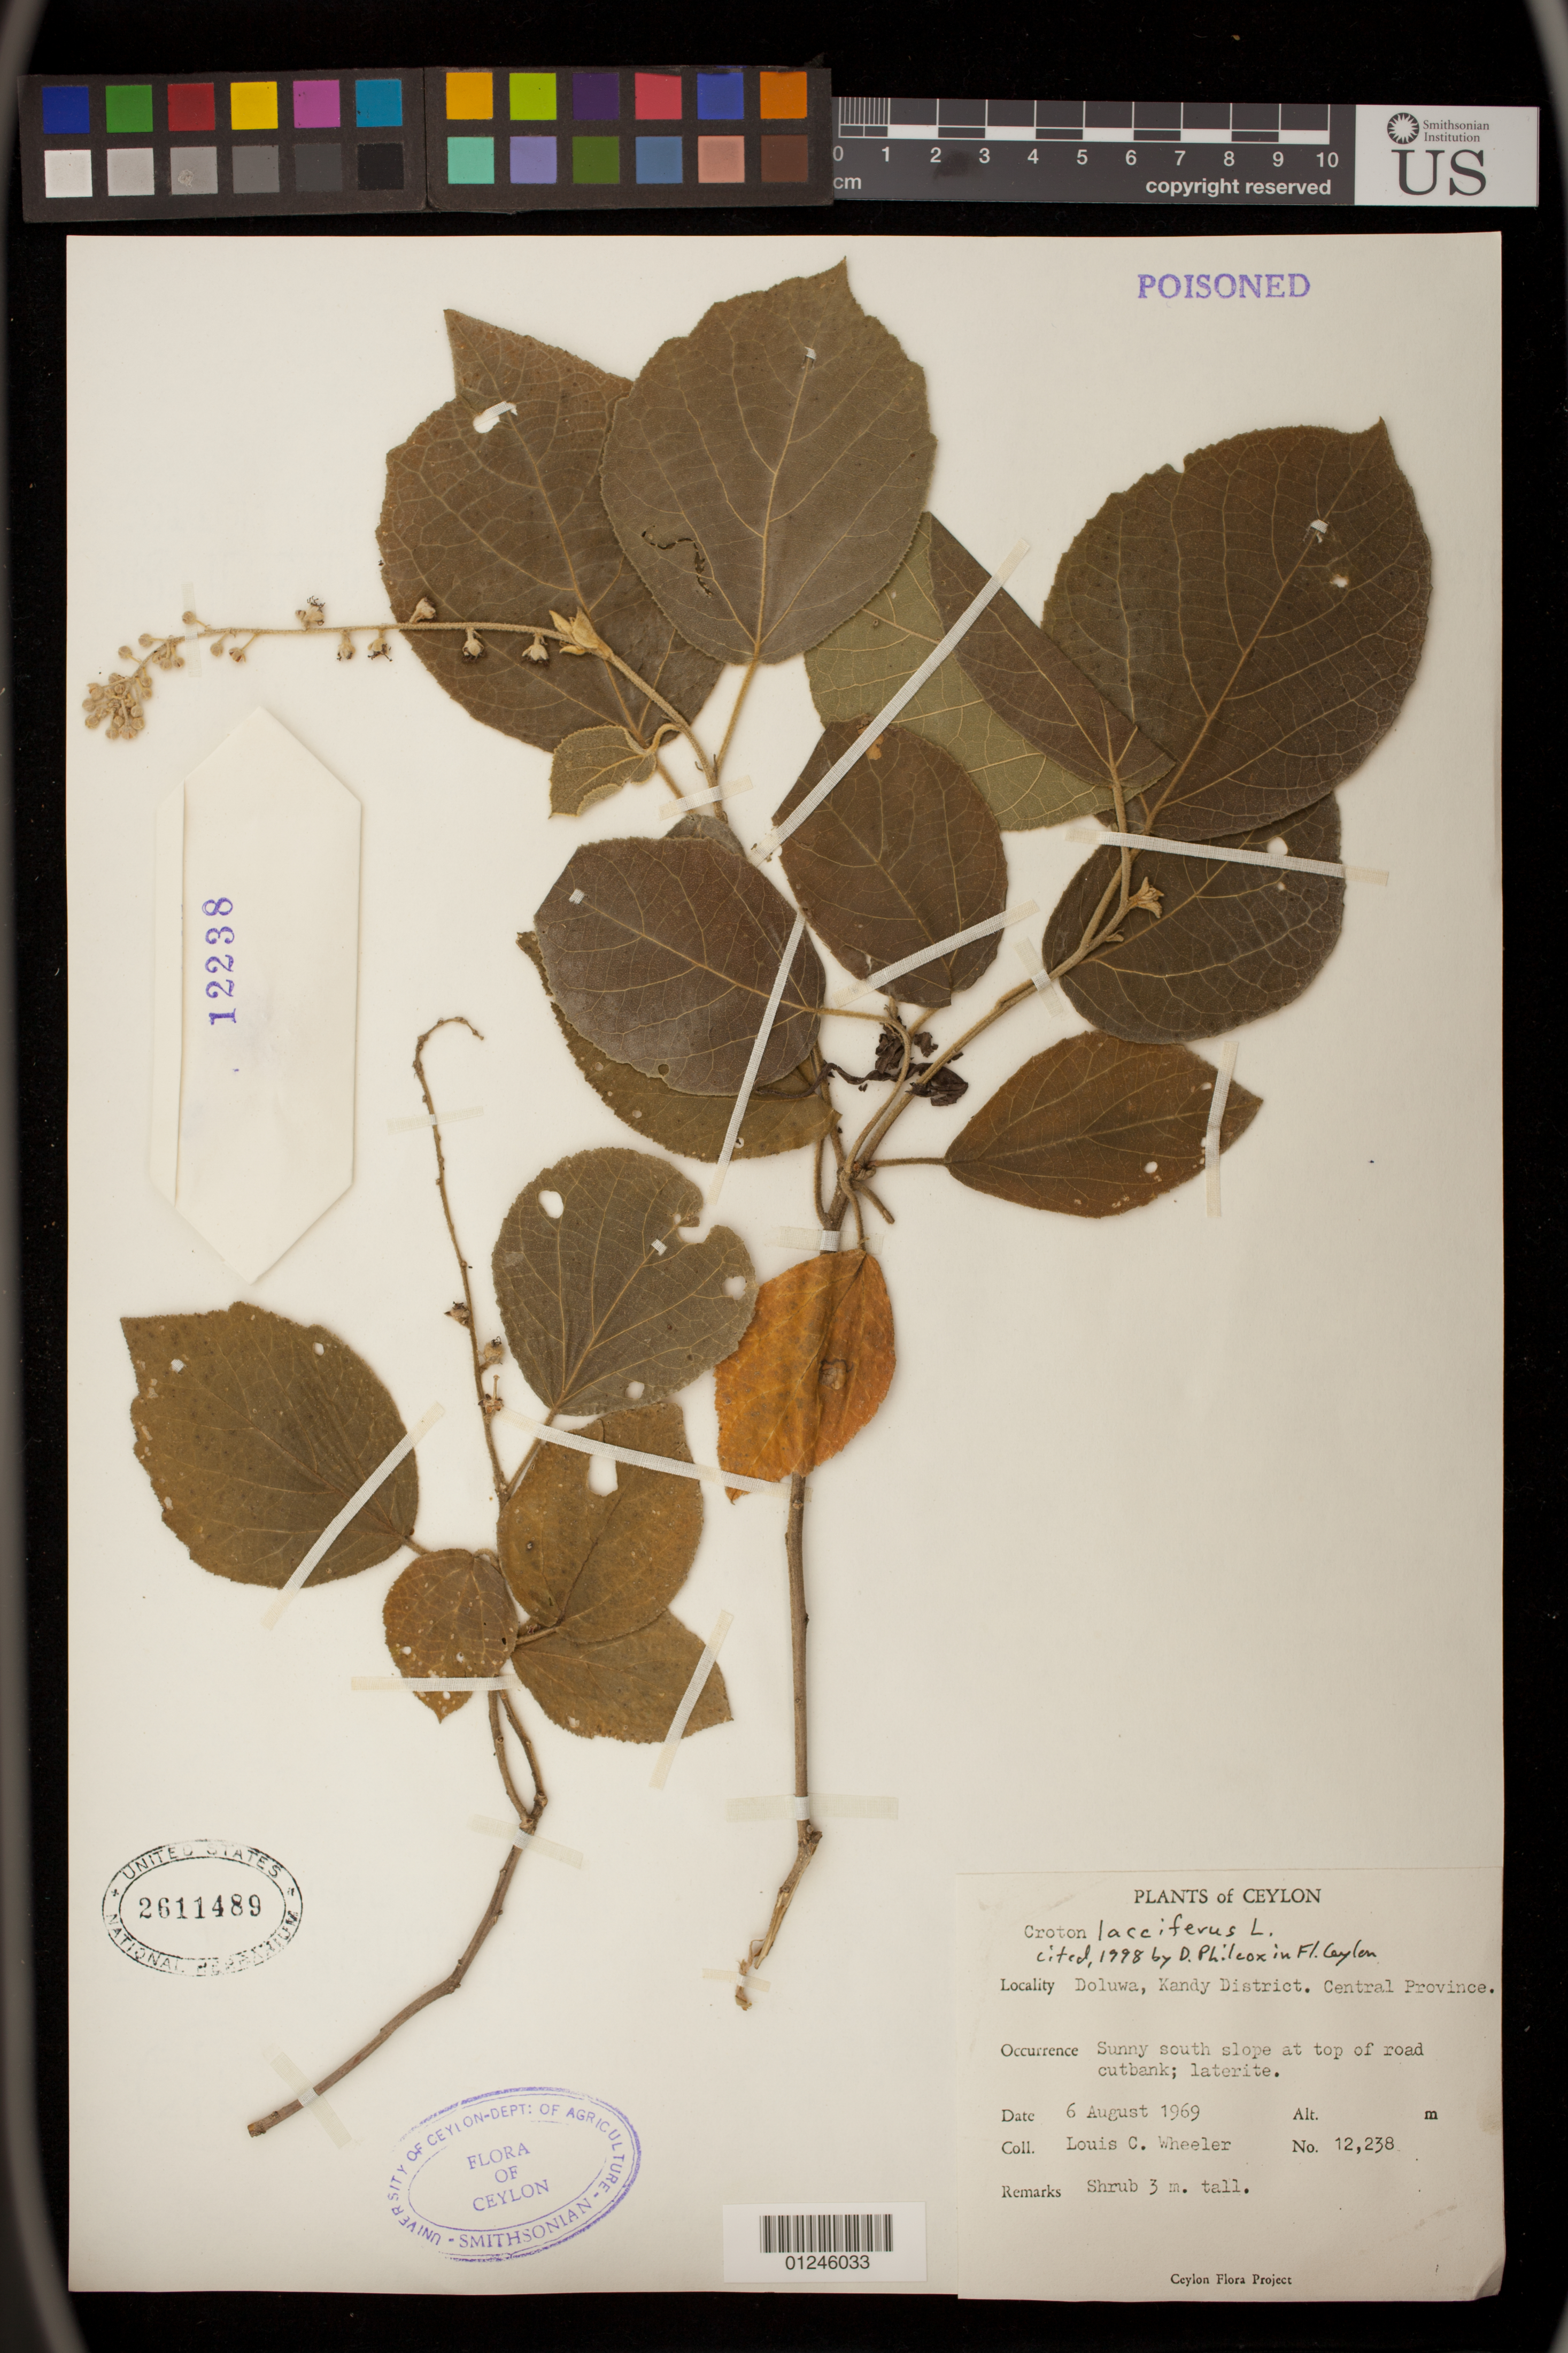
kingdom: Plantae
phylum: Tracheophyta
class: Magnoliopsida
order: Malpighiales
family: Euphorbiaceae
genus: Croton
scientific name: Croton lacciferus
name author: Blanco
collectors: L. C. Wheeler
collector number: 12238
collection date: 1969-08-06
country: Sri Lanka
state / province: Central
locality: Doluwa, Kandy District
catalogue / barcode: US 2611489